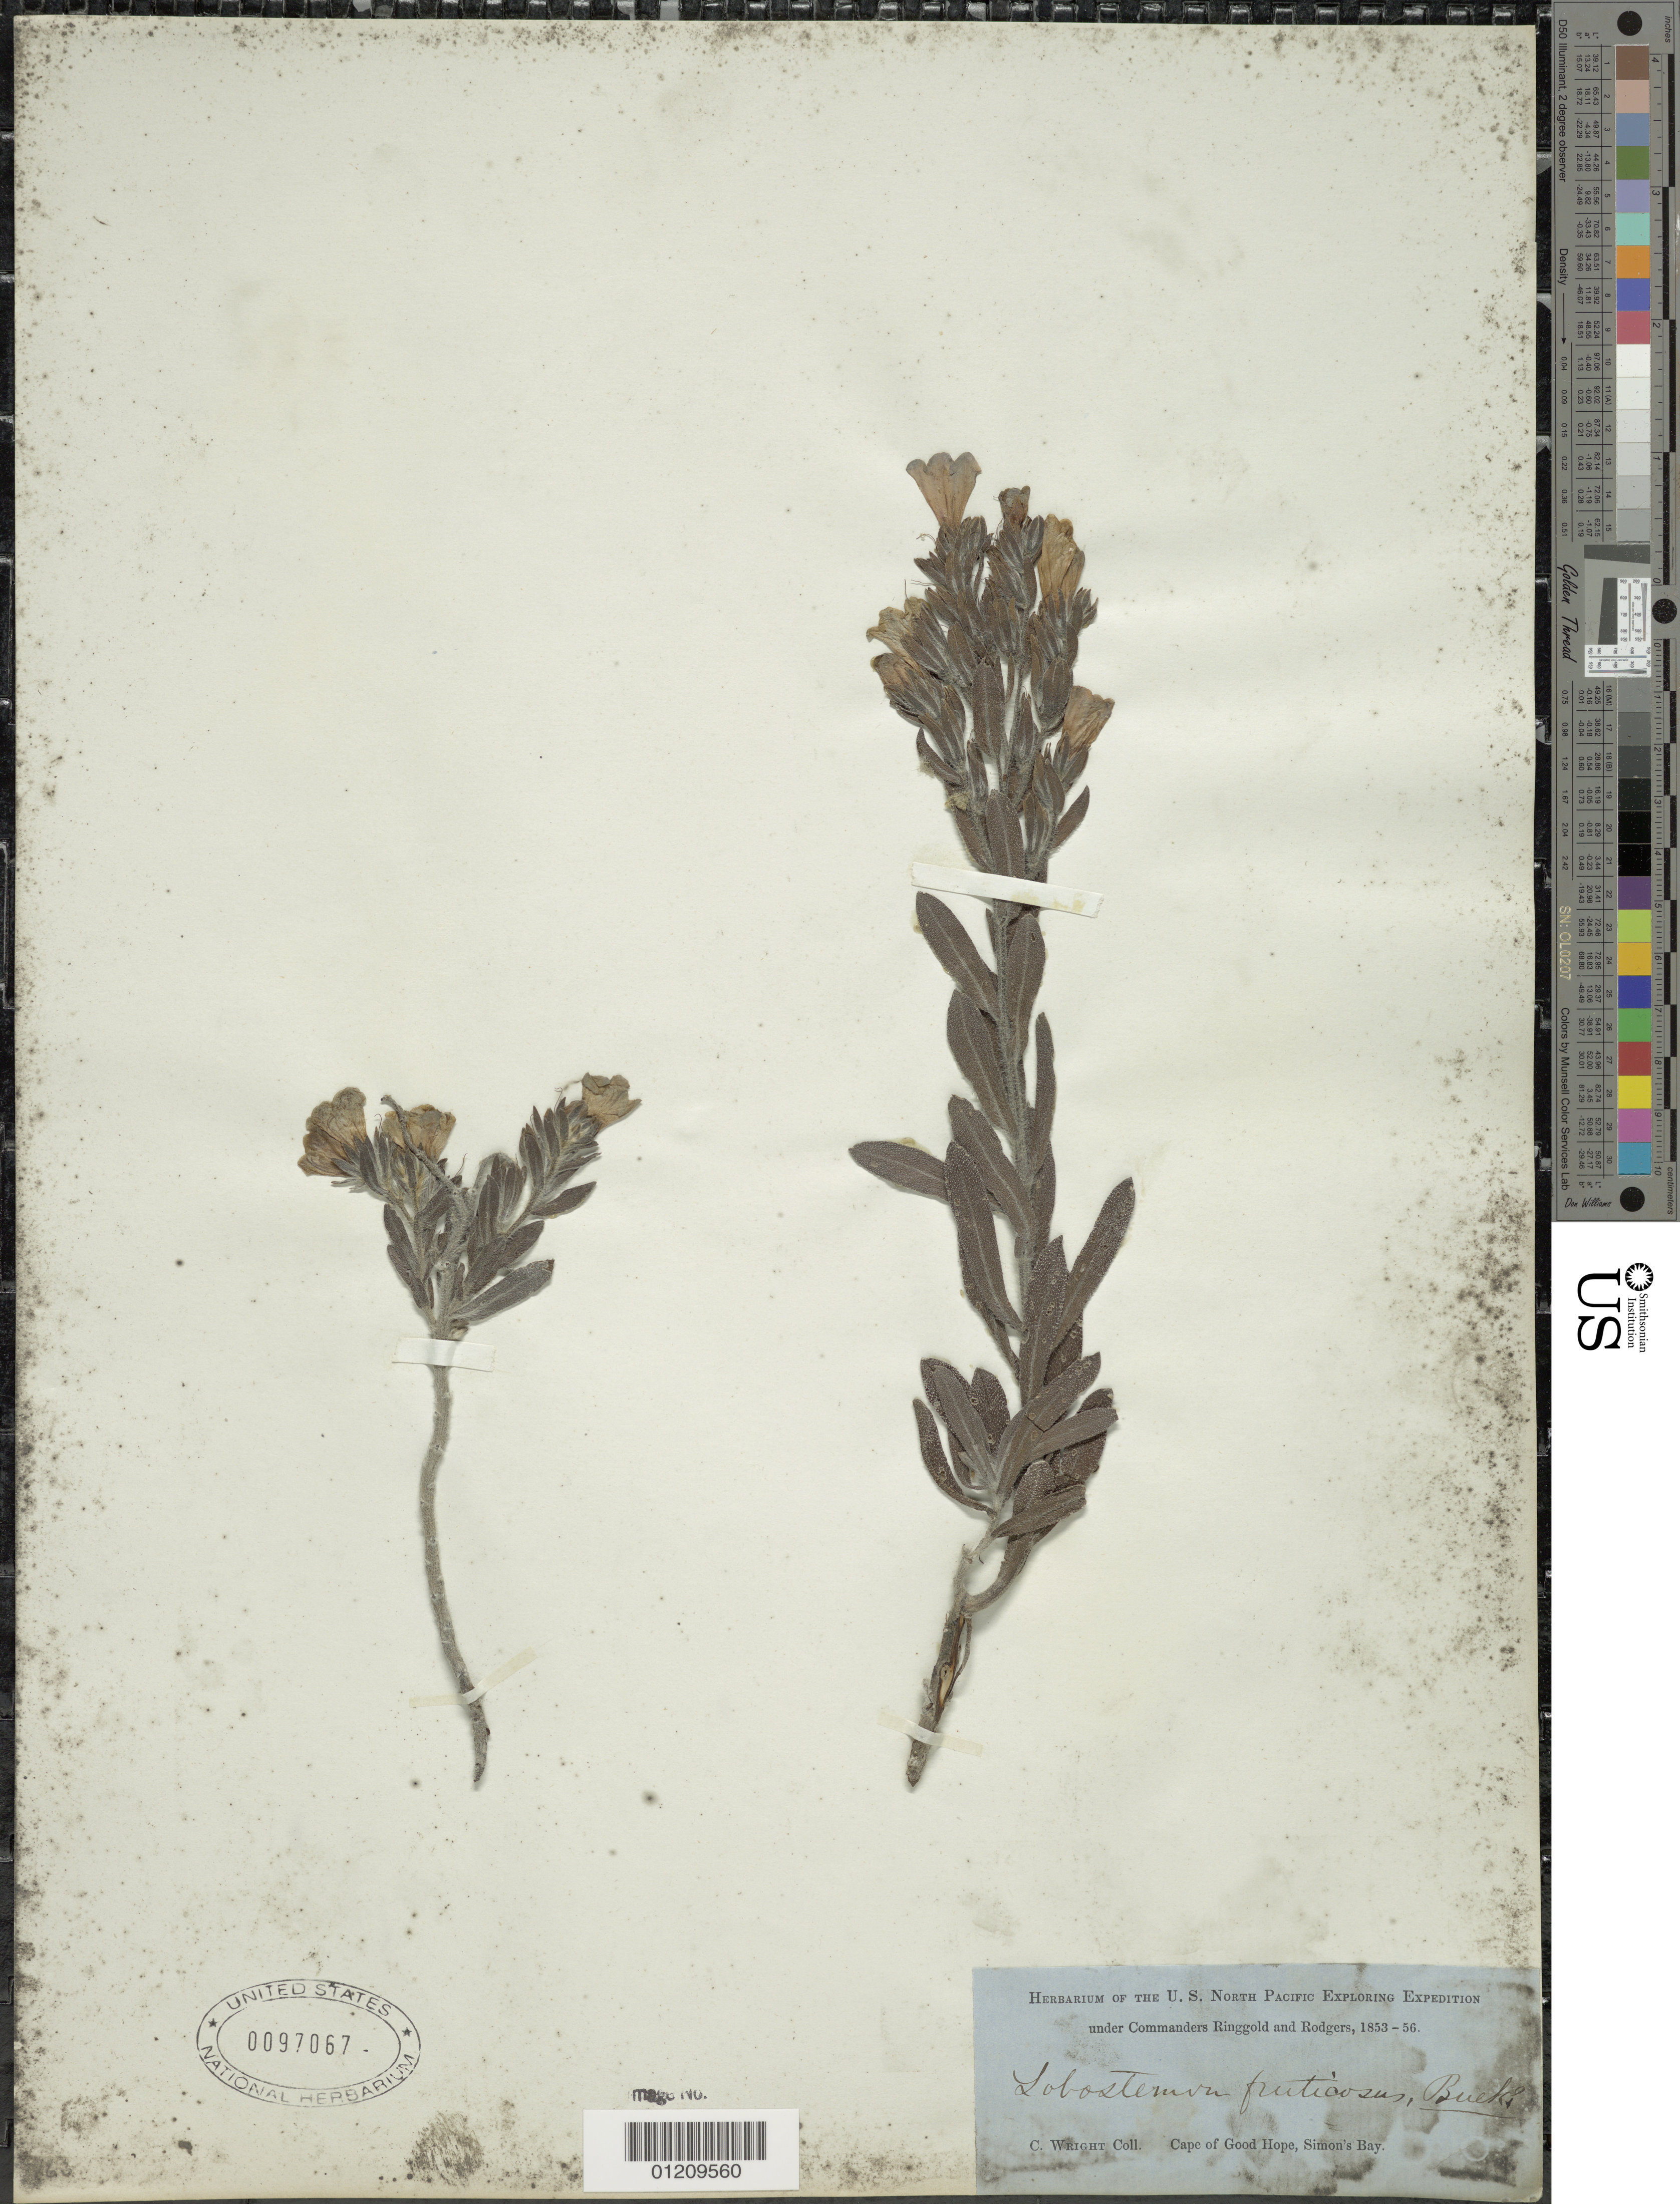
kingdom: Plantae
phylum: Tracheophyta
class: Magnoliopsida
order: Boraginales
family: Boraginaceae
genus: Lobostemon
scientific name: Lobostemon fruticosus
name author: (L.) Buek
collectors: C. Wright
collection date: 1853/1856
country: South Africa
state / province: Western Cape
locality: Cape of Good Hope, Simon's Bay.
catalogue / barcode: US 97067